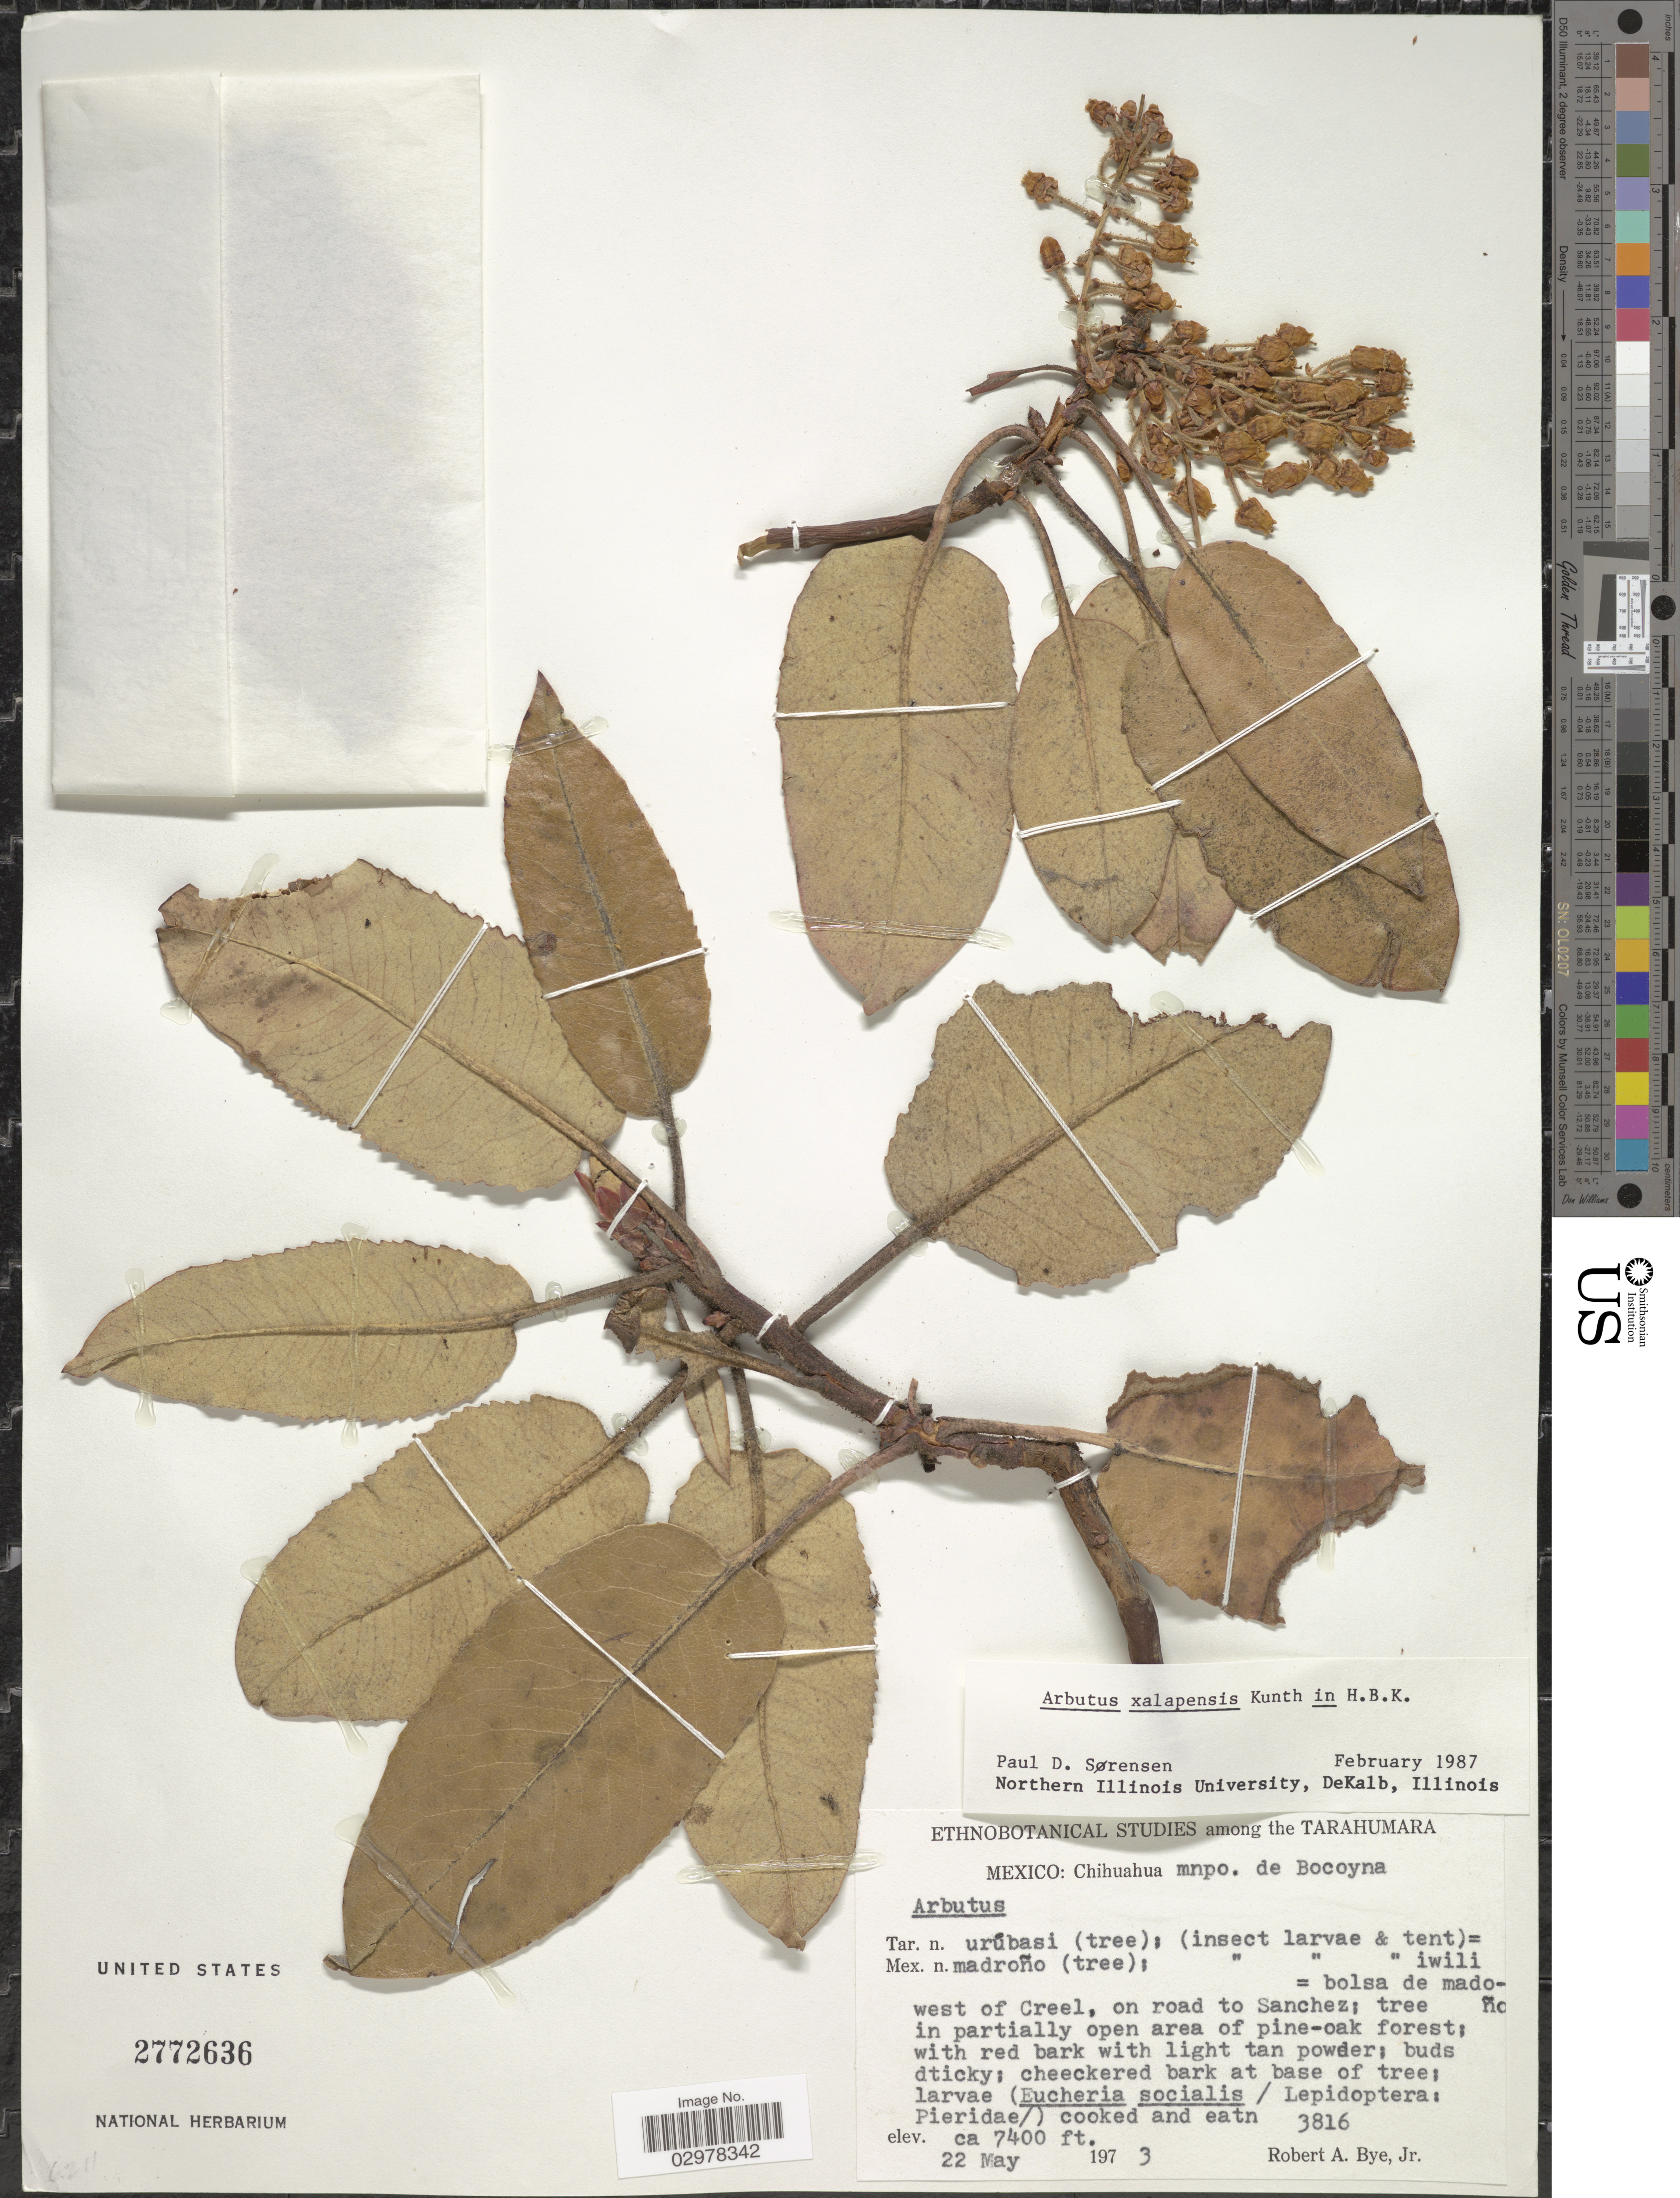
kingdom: Plantae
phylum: Tracheophyta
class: Magnoliopsida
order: Ericales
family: Ericaceae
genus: Arbutus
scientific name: Arbutus xalapensis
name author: Kunth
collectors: R. A. Bye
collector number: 3816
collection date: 1973-05-22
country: Mexico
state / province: Chihuahua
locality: Mnpo. de Bocoyna, west of Creel, on road to Sanchez.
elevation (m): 2256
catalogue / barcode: US 2772636